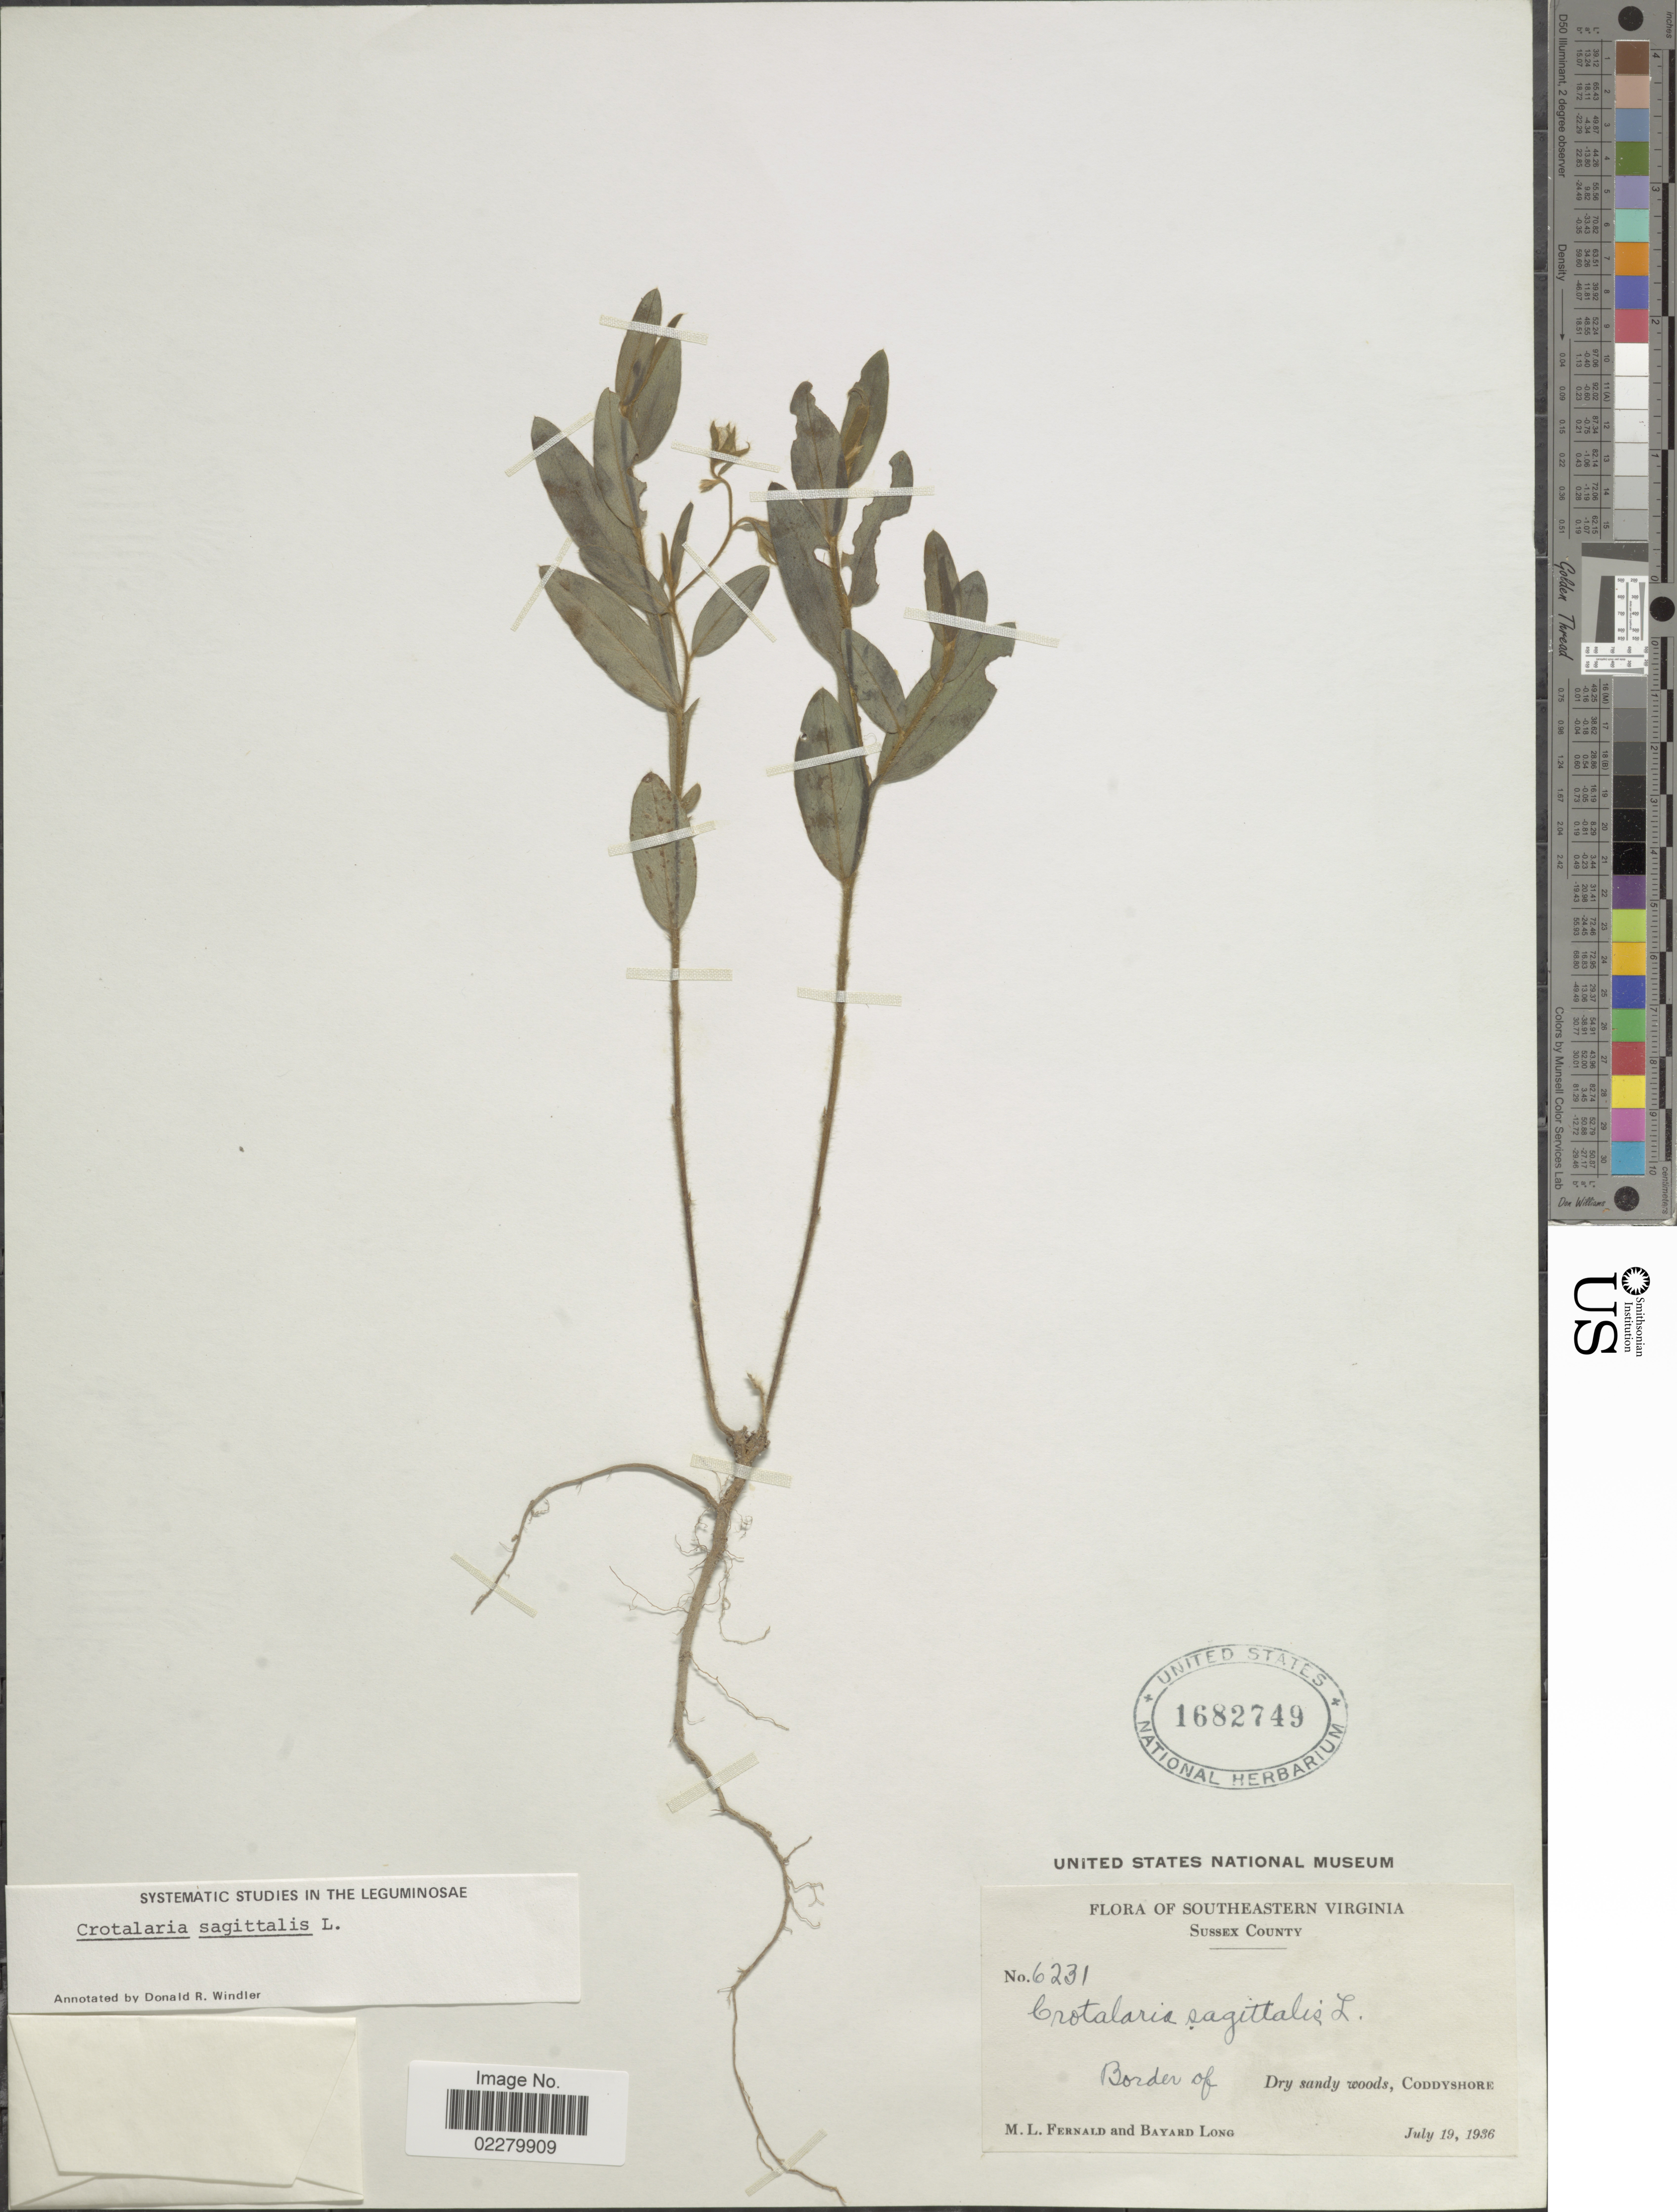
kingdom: Plantae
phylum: Tracheophyta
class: Magnoliopsida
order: Fabales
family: Fabaceae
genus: Crotalaria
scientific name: Crotalaria sagittalis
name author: L.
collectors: M. L. Fernald & B. Long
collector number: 6231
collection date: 1936-07-19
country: United States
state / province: Virginia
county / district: Sussex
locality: Southeastern Virginia. Sussex County. Border of dry sandy woods, Coddyshore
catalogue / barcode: US 1682749